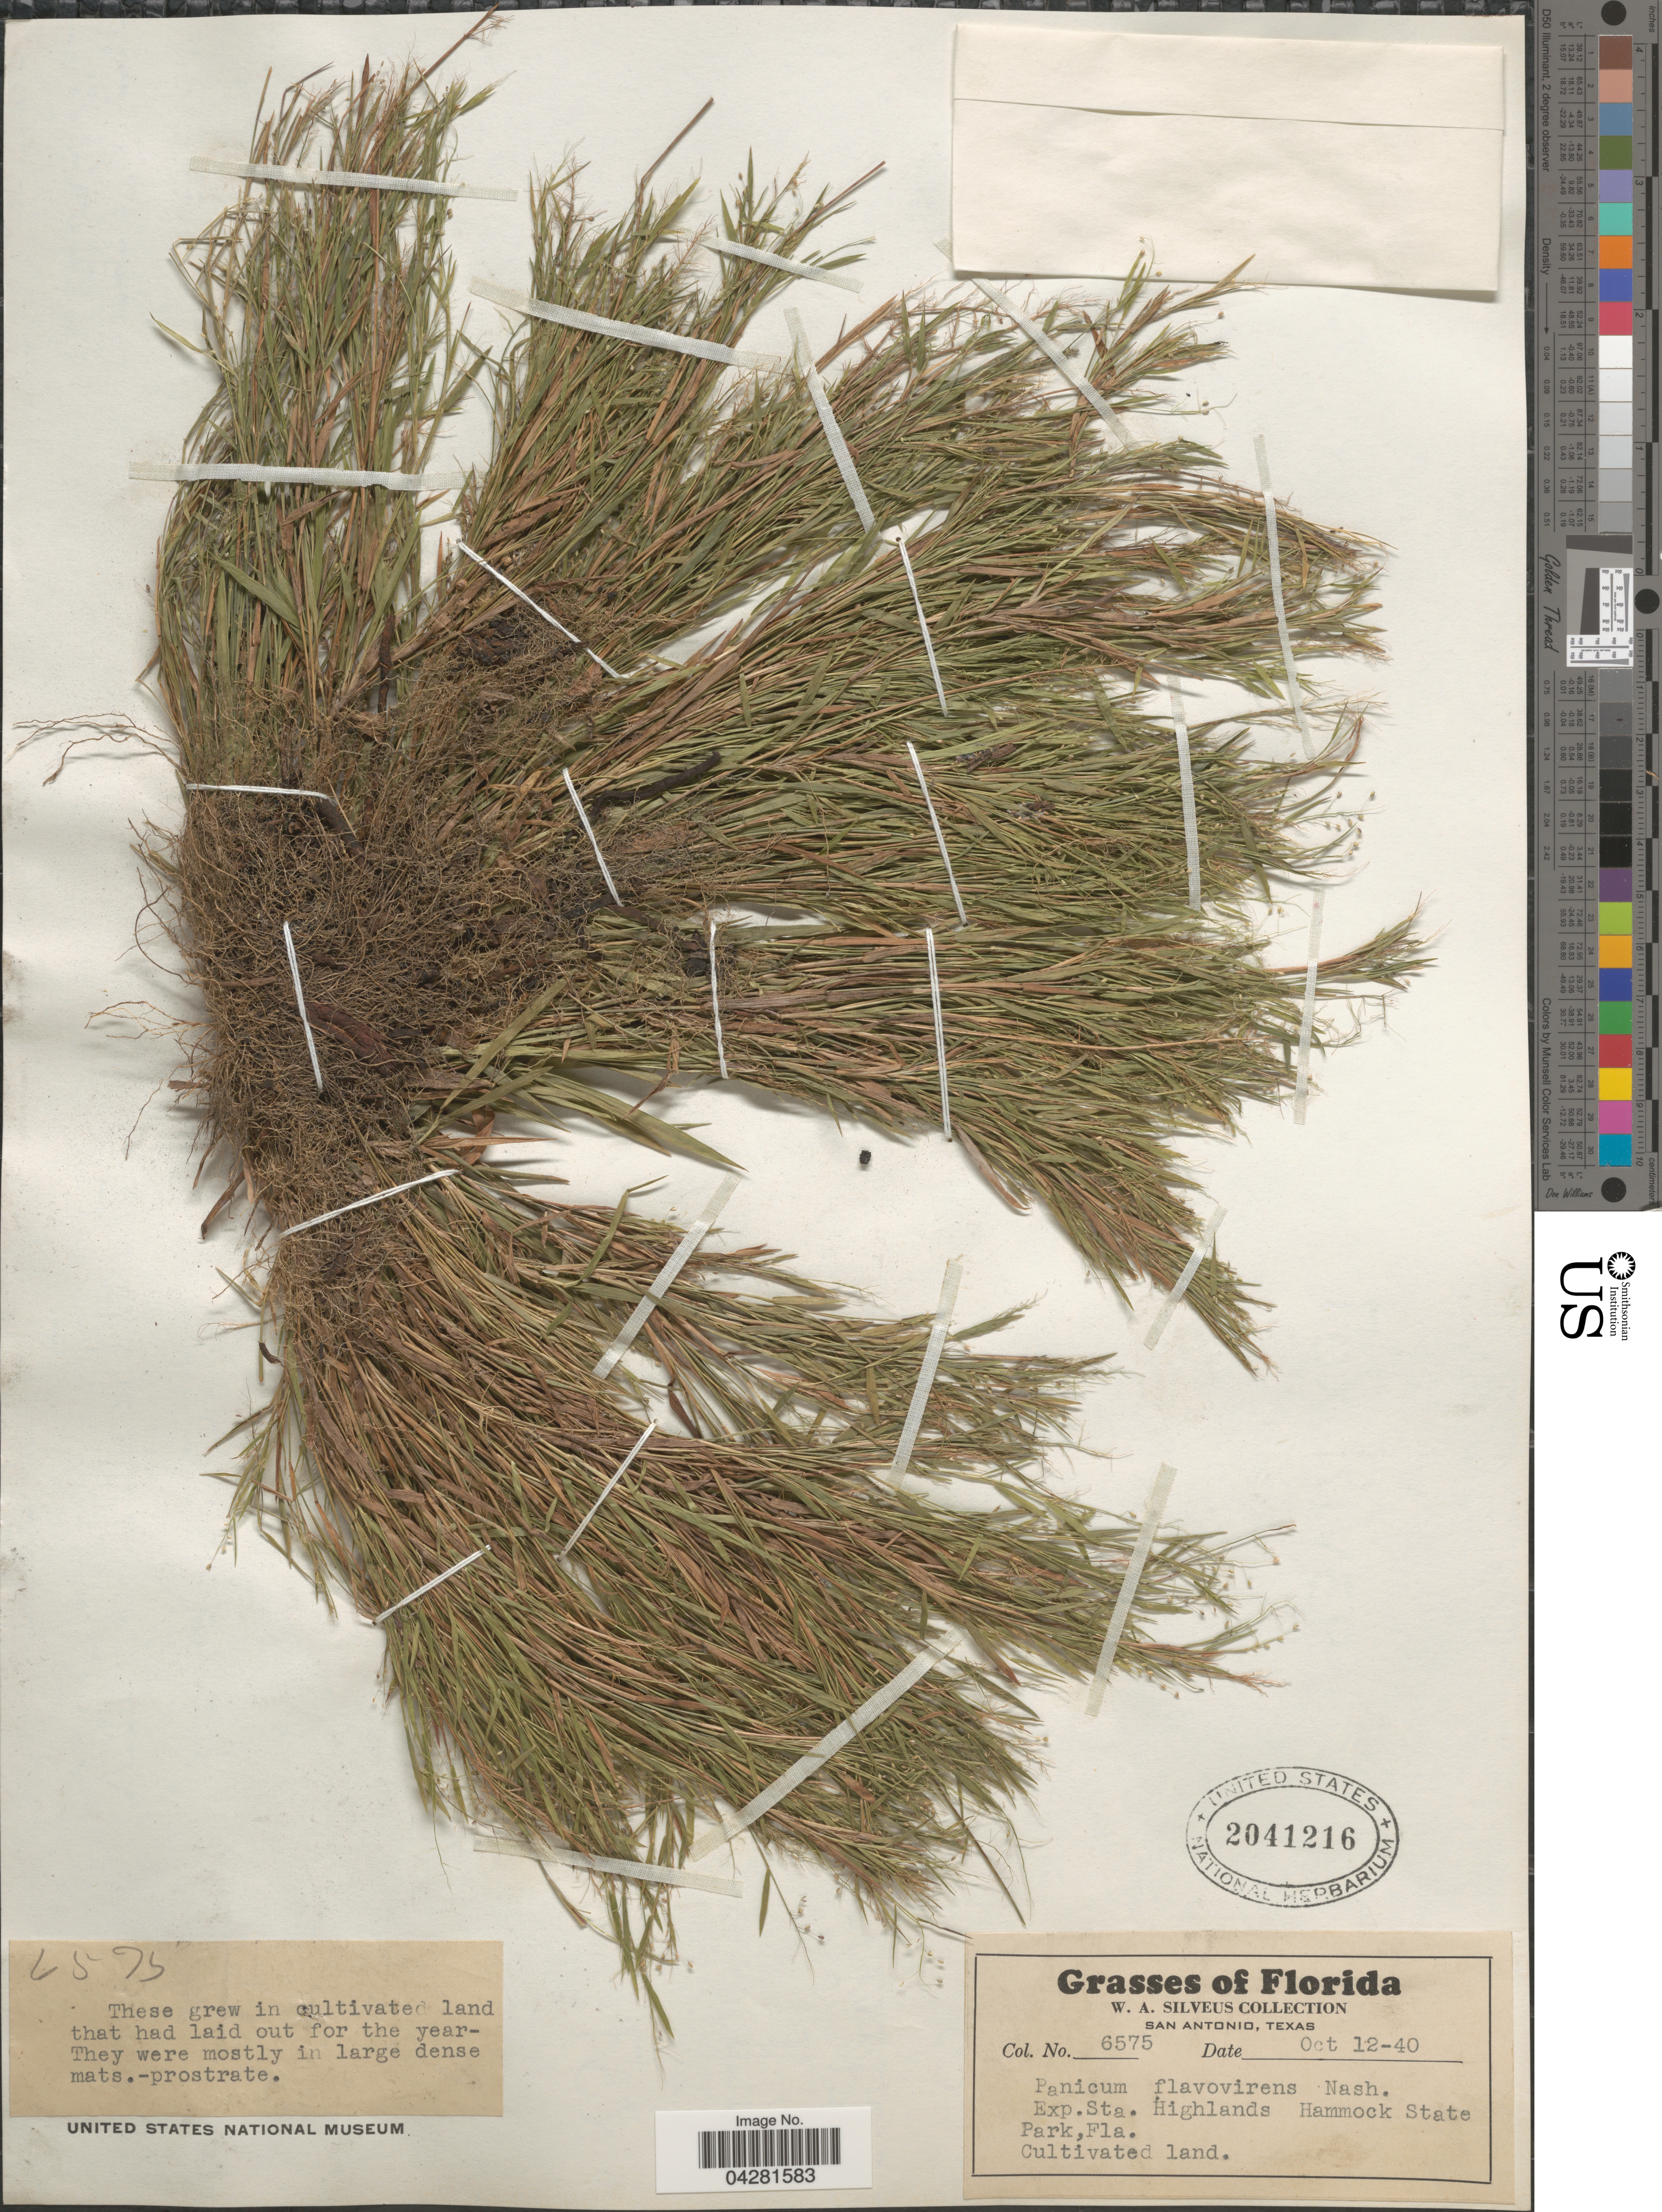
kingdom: Plantae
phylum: Tracheophyta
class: Liliopsida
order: Poales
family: Poaceae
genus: Dichanthelium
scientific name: Dichanthelium ensifolium var. ensifolium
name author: (Baldwin ex Elliot) Gould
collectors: W. Silveus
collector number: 6575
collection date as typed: Transcribed d/m/y: 12/10/40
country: United States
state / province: Florida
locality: Exp. Sta. Highlands Hammock State Park.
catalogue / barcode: US 2041216